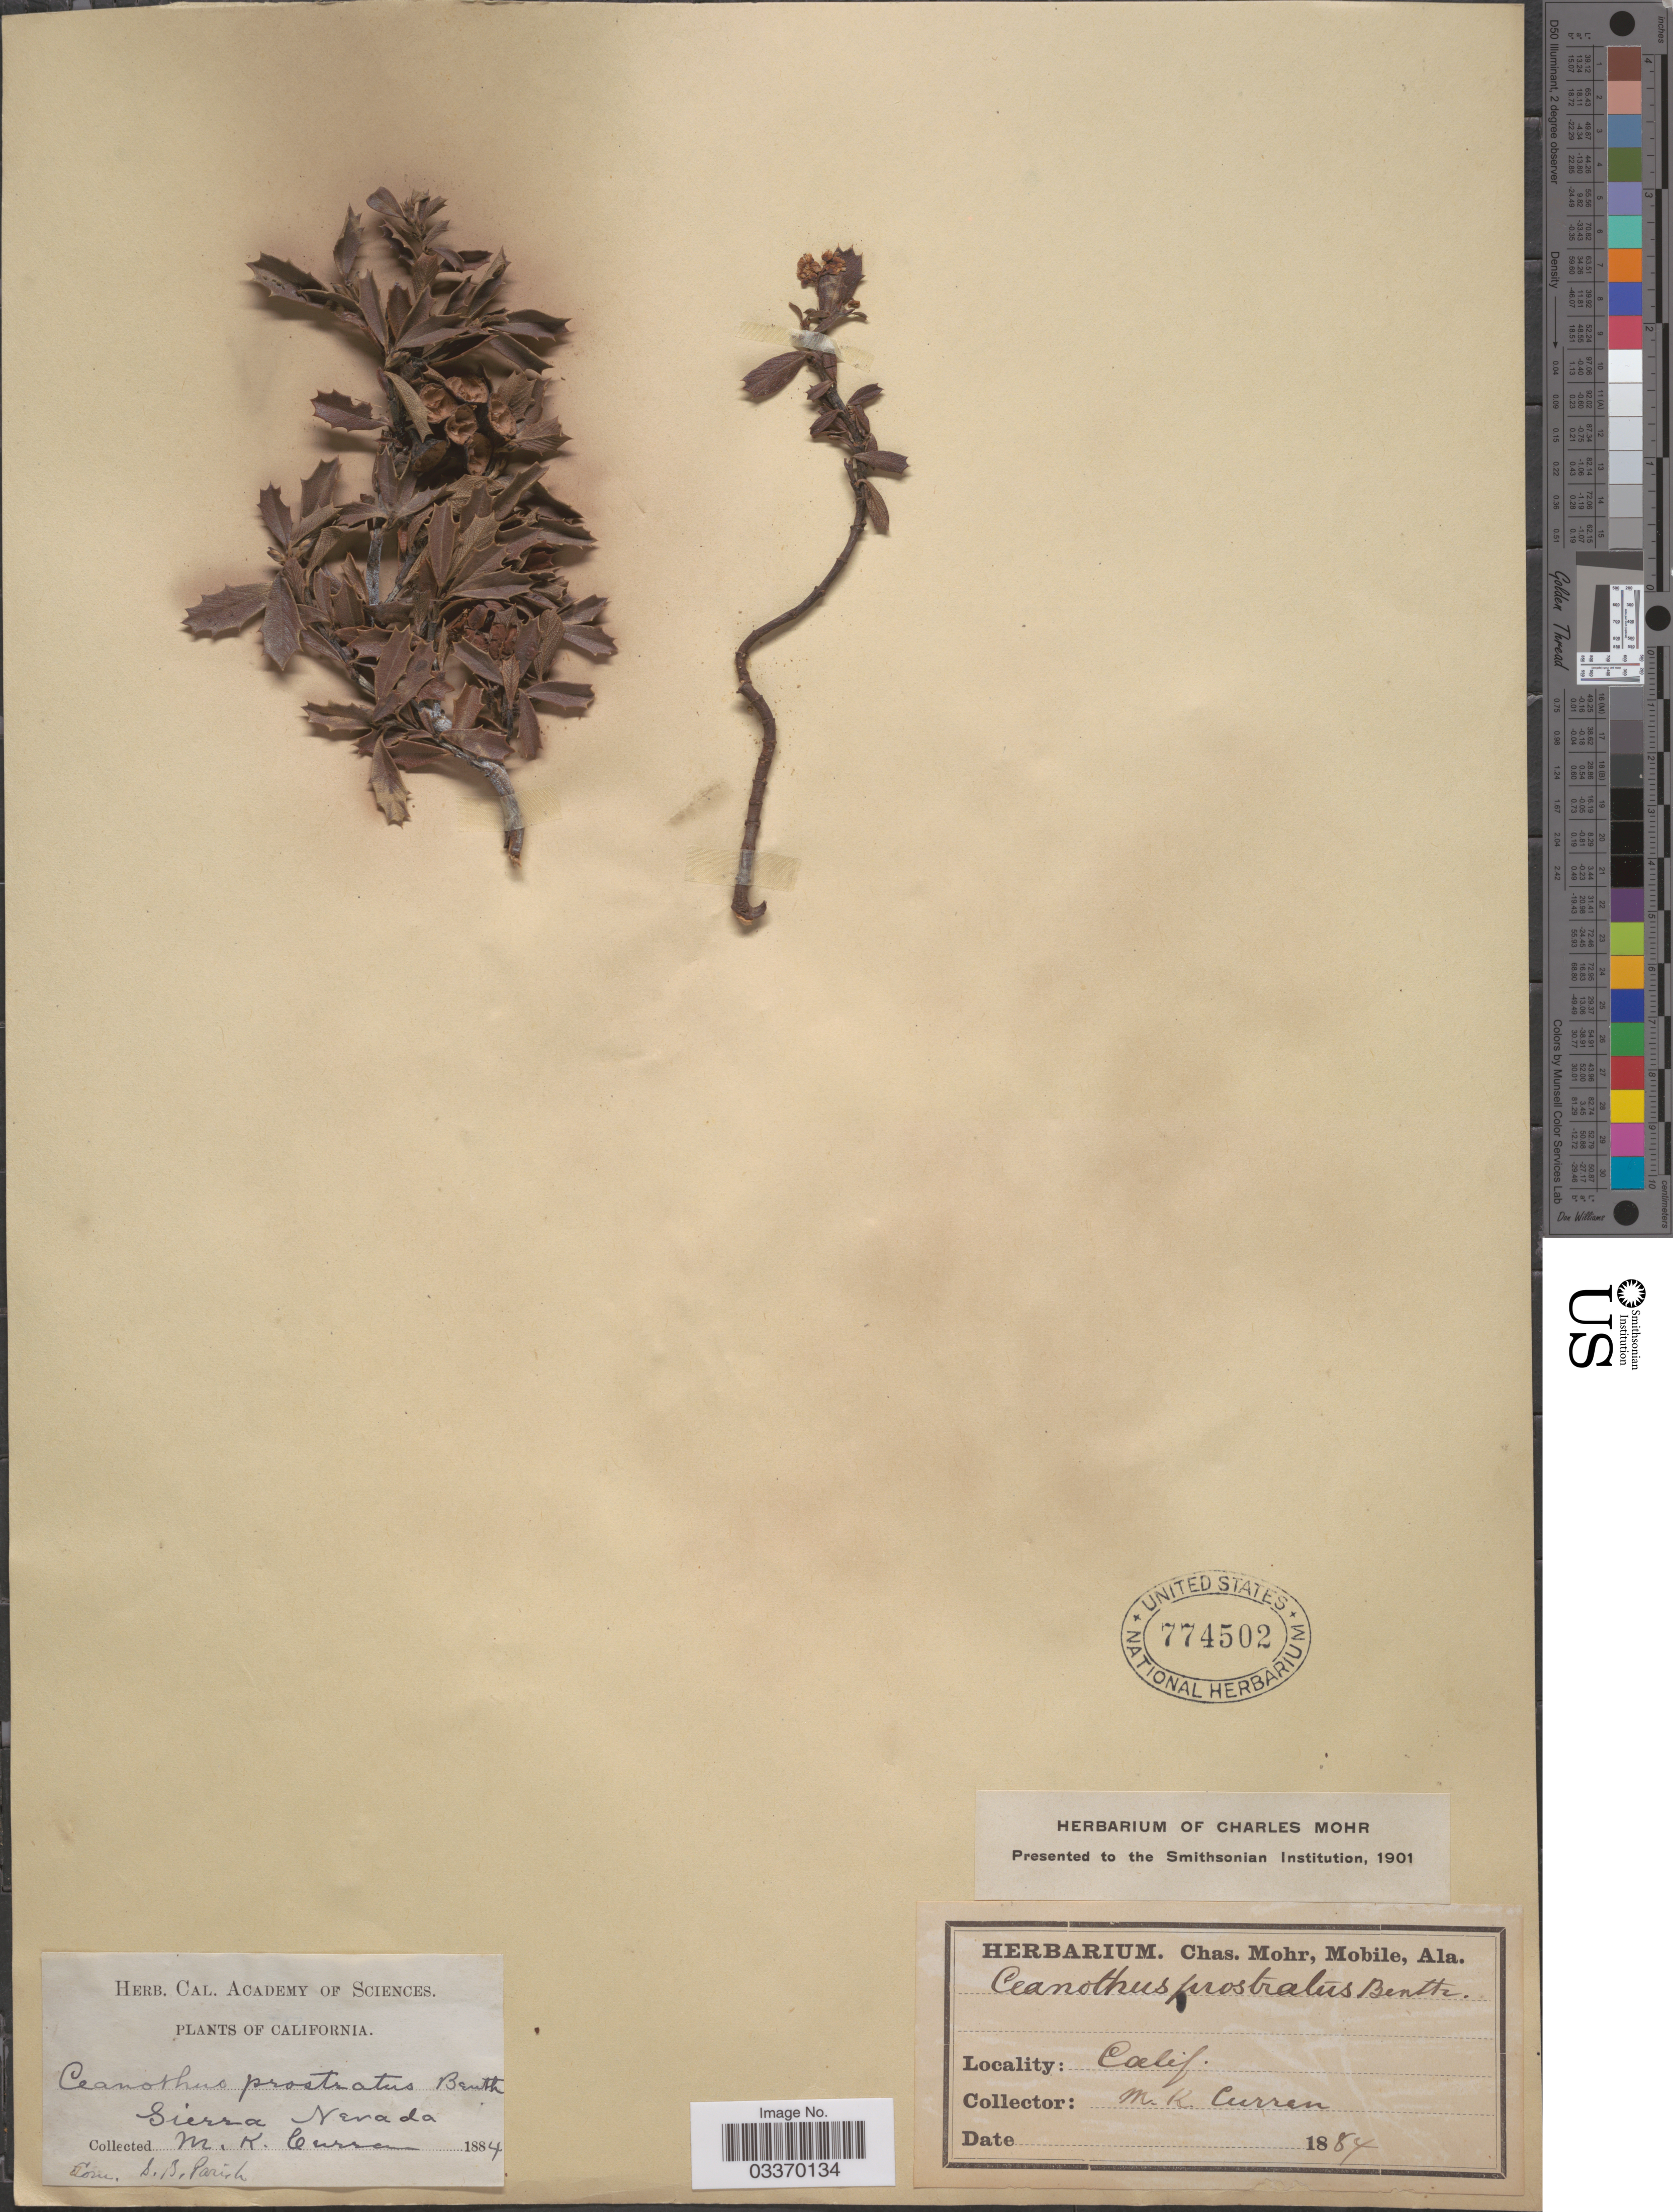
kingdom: Plantae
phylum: Tracheophyta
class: Magnoliopsida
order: Rosales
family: Rhamnaceae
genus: Ceanothus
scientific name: Ceanothus prostratus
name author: Benth.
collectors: M. K. Curran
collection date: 1884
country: United States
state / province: California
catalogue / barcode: US 774502